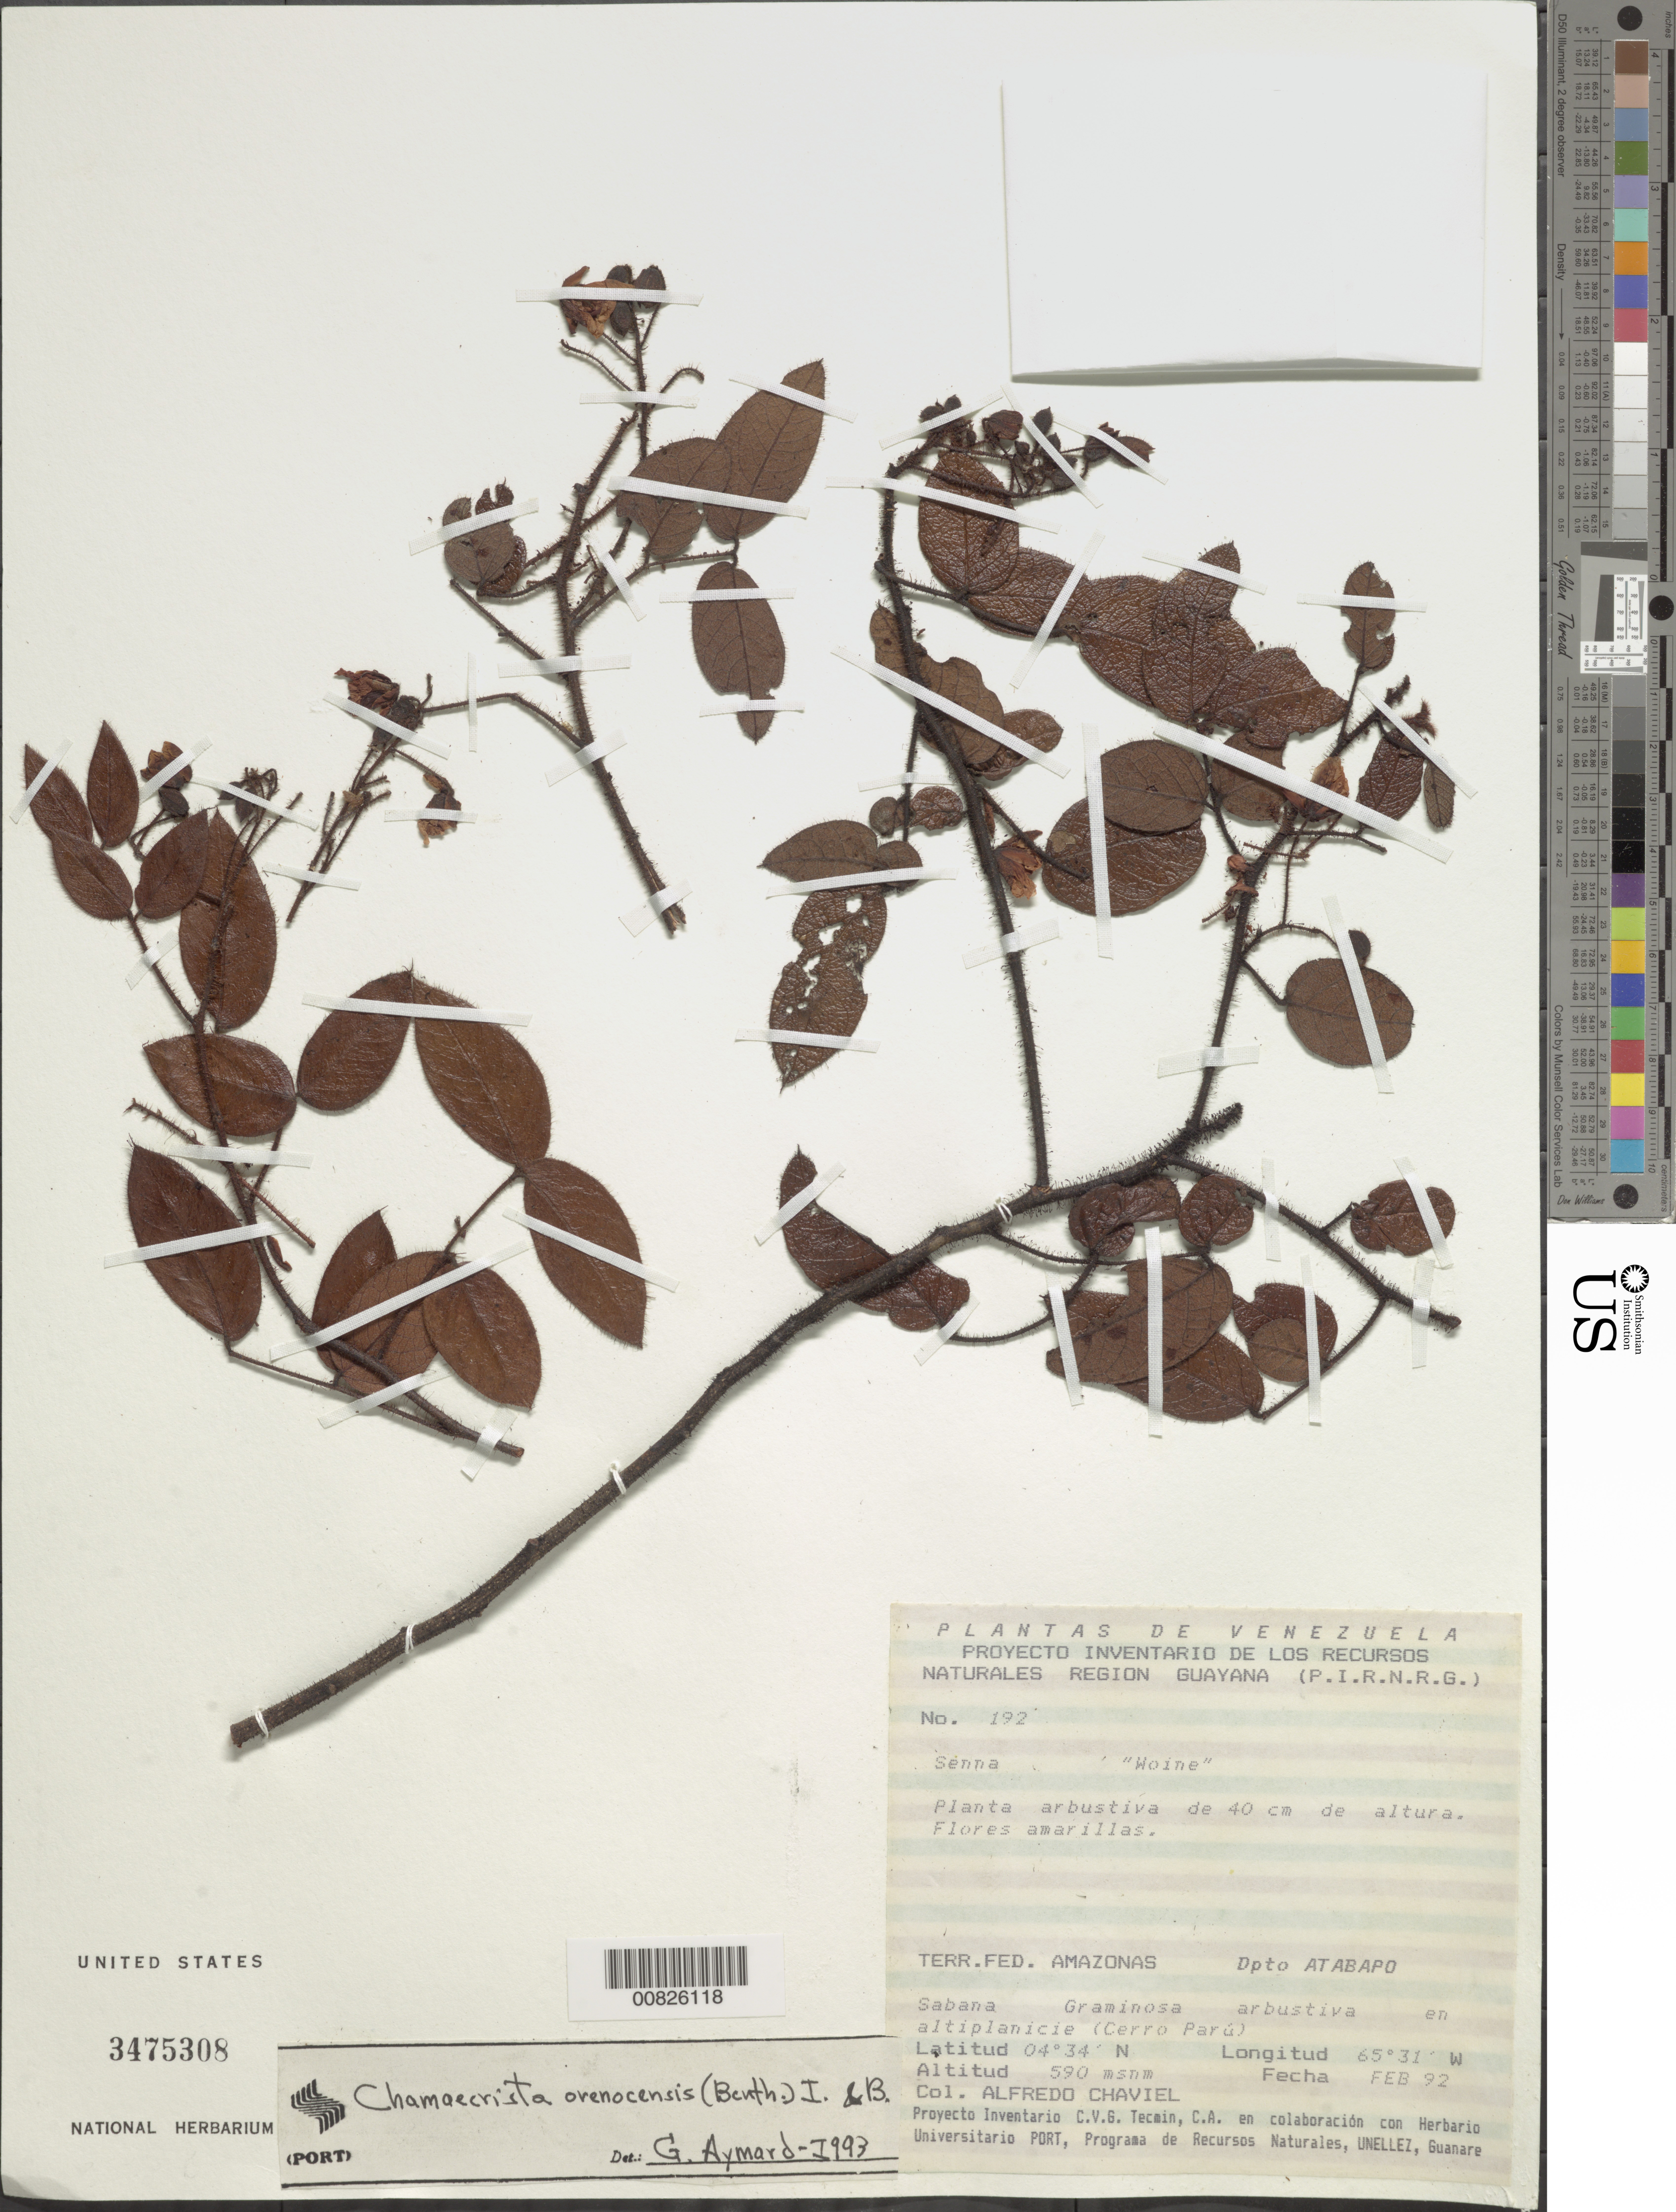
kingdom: Plantae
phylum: Tracheophyta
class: Magnoliopsida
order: Fabales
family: Fabaceae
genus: Chamaecrista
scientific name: Chamaecrista orenocensis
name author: (Spruce ex Benth.) H.S. Irwin & Barneby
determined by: Aymard C., G. A., (PORT), Univ. Nac. Exp. de los Llanos Ezequiel Zamora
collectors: A. Chaviel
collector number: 192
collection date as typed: Feb-92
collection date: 1992-02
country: Venezuela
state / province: Amazonas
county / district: Atabapo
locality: Cerro Parú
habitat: Sabana graminosa arbustiva en altiplanicie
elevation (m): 590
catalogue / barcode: US 3475308